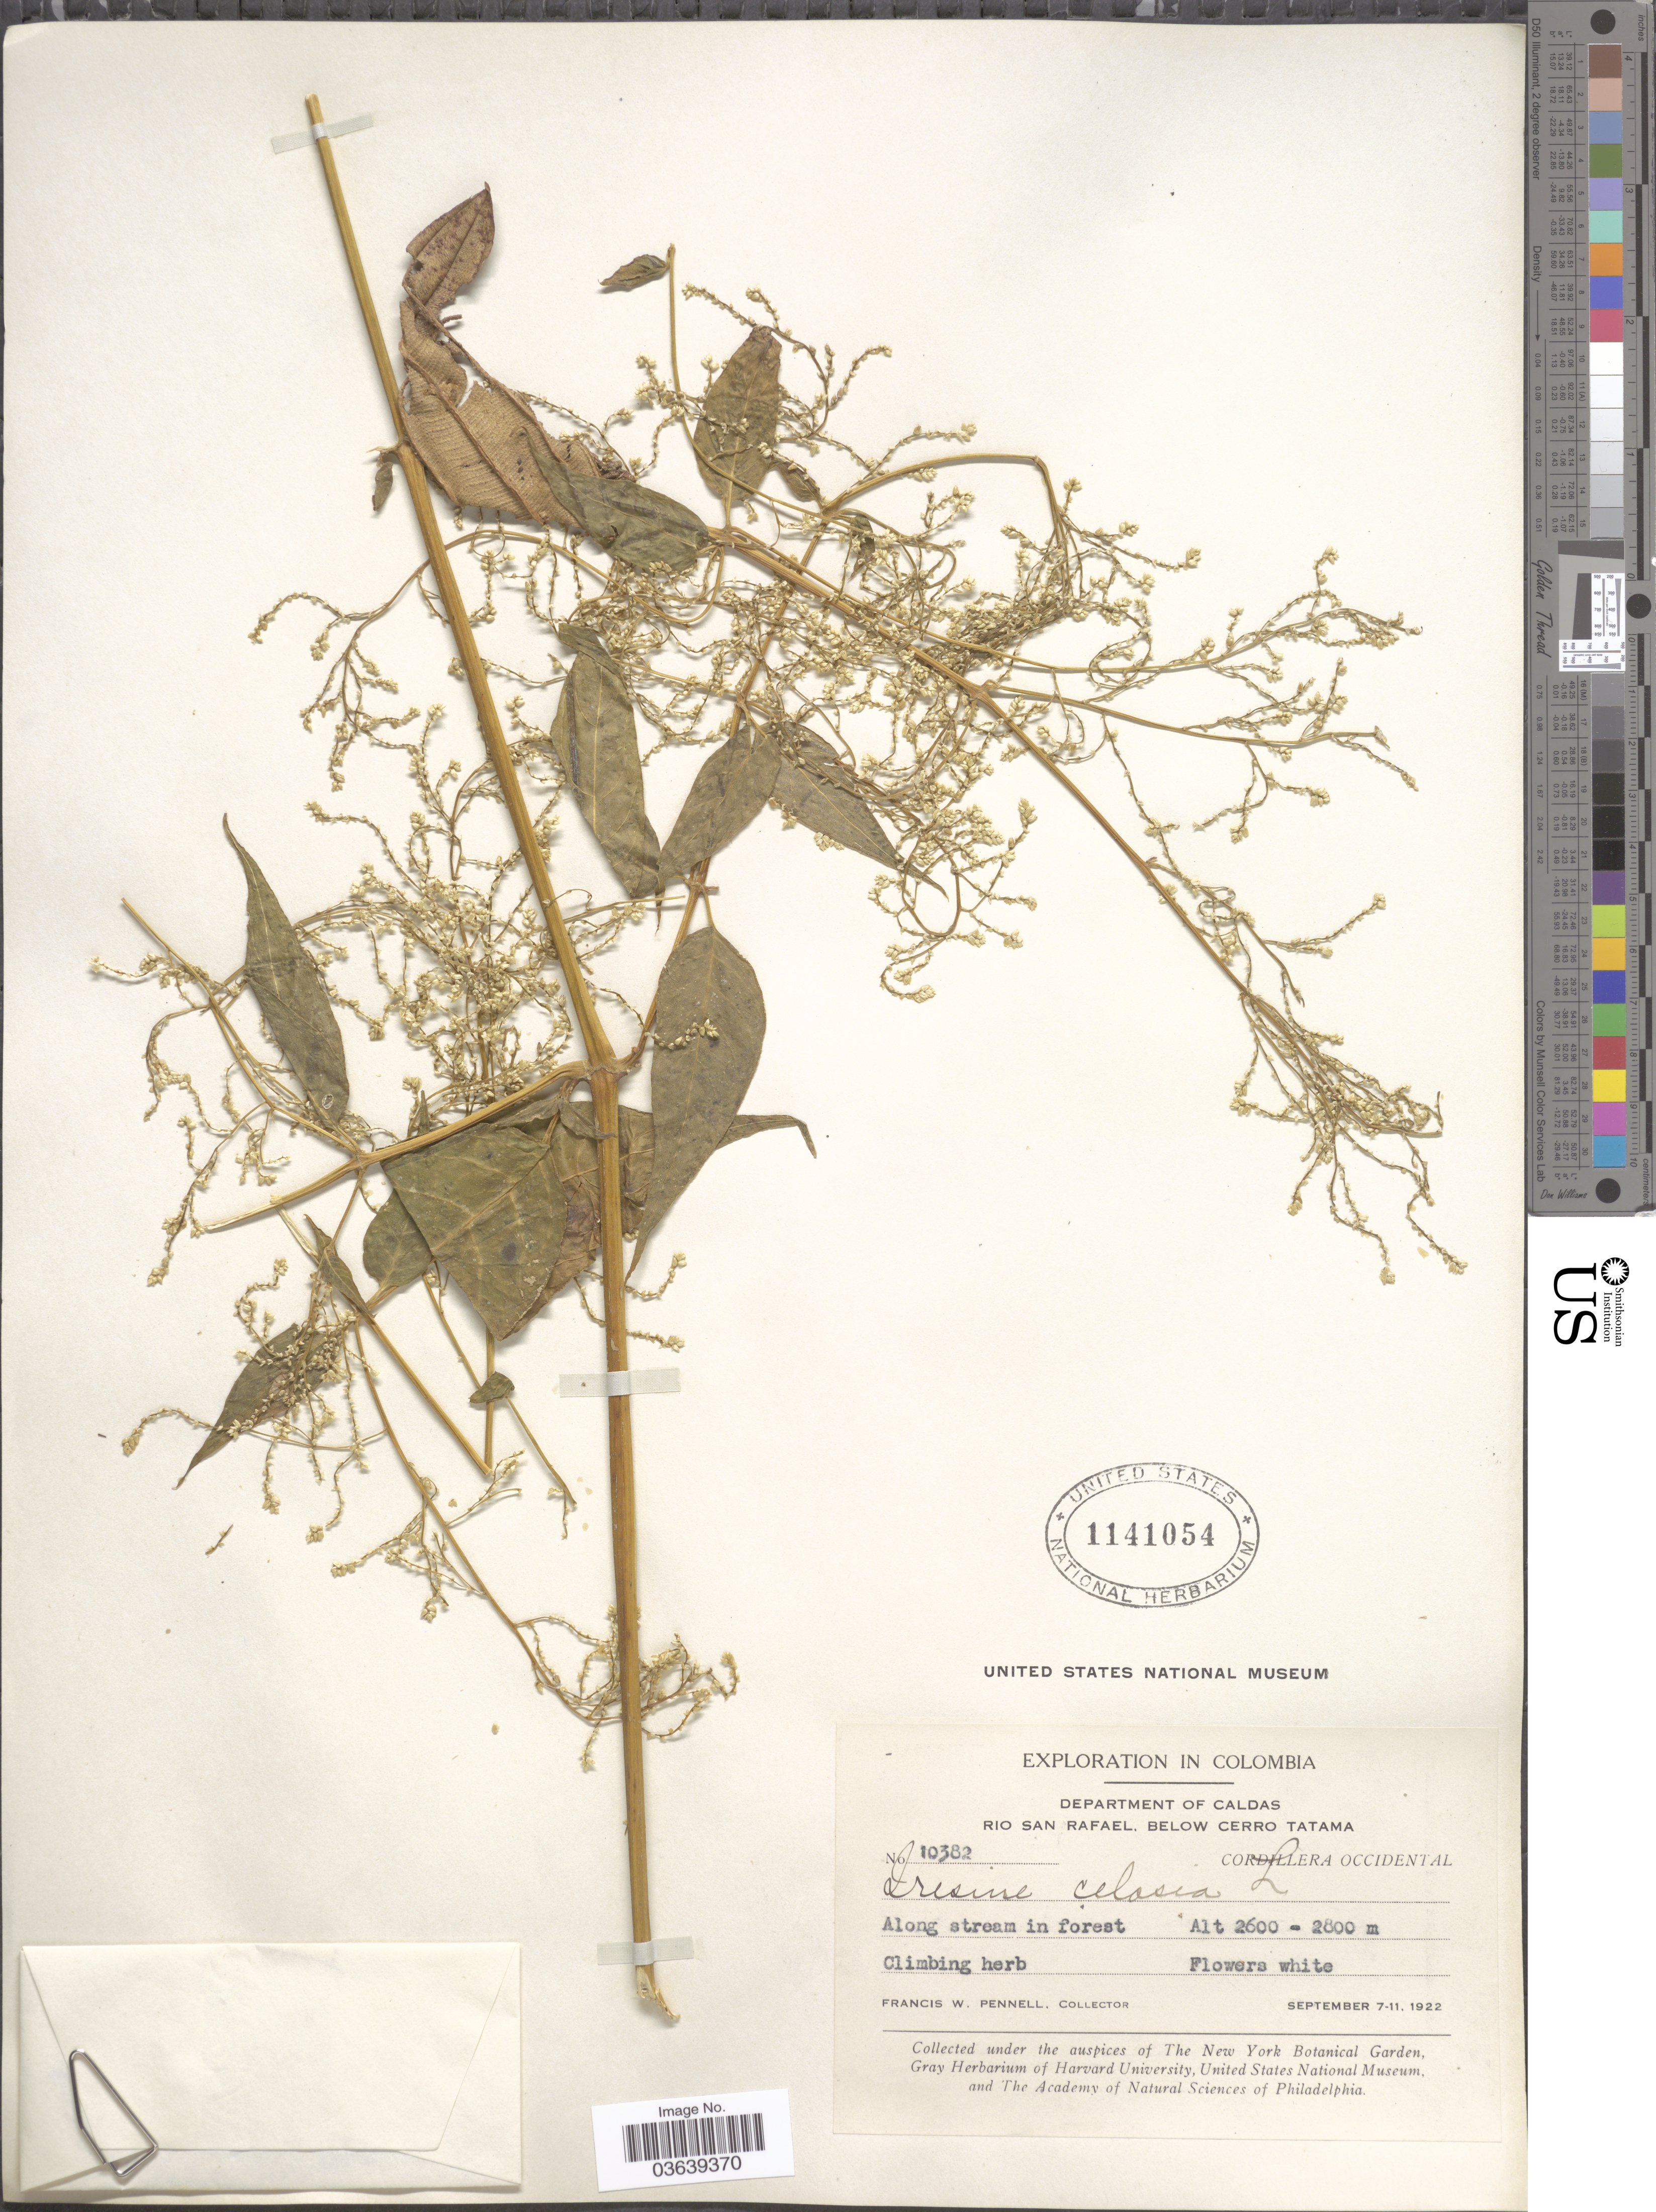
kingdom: Plantae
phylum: Tracheophyta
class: Magnoliopsida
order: Caryophyllales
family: Amaranthaceae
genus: Iresine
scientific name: Iresine celosia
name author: L.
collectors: F. W. Pennell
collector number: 10382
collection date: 1922-09-07/1922-09-11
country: Colombia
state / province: Caldas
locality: Department of Caldas. Rio San Rafael. Below Cerro Tatam. Cordillera Occidental.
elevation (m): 2600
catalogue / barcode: US 1141054